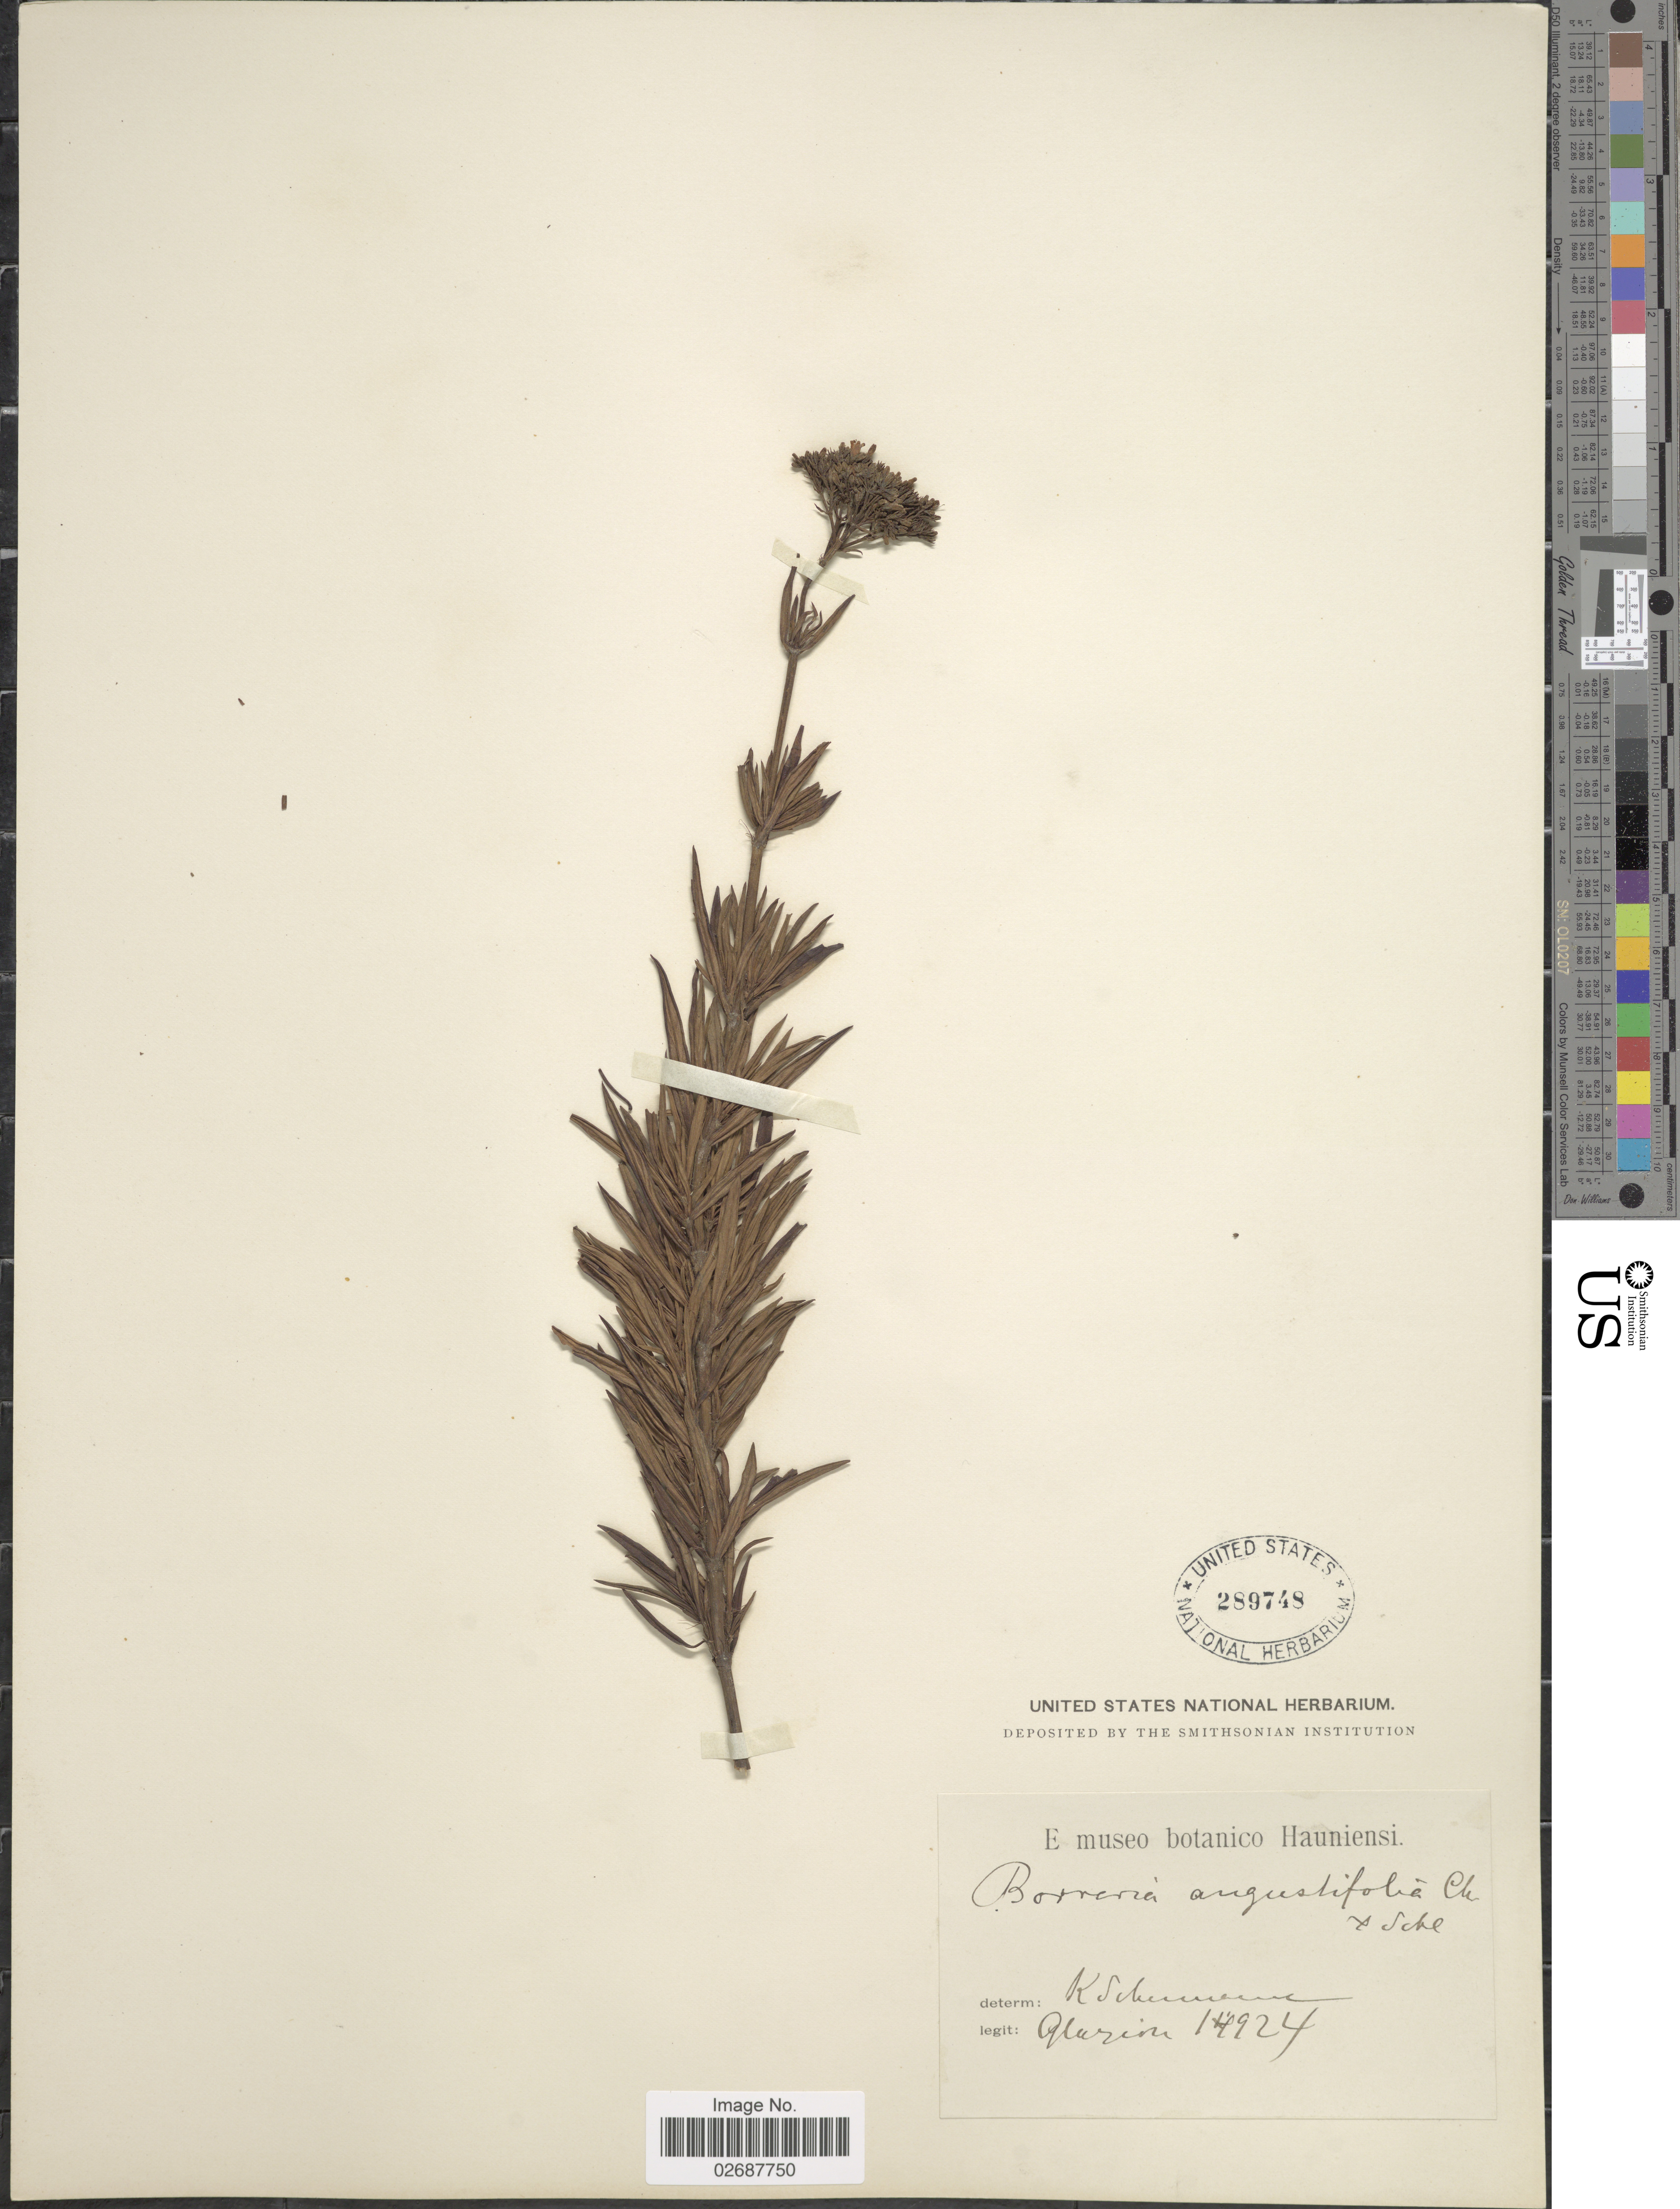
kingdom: Plantae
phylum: Tracheophyta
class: Magnoliopsida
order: Gentianales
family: Rubiaceae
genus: Galianthe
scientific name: Galianthe angustifolia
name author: (Cham. & Schltdl.) E.L. Cabral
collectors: Glaziou, --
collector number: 14924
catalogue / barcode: US 289748